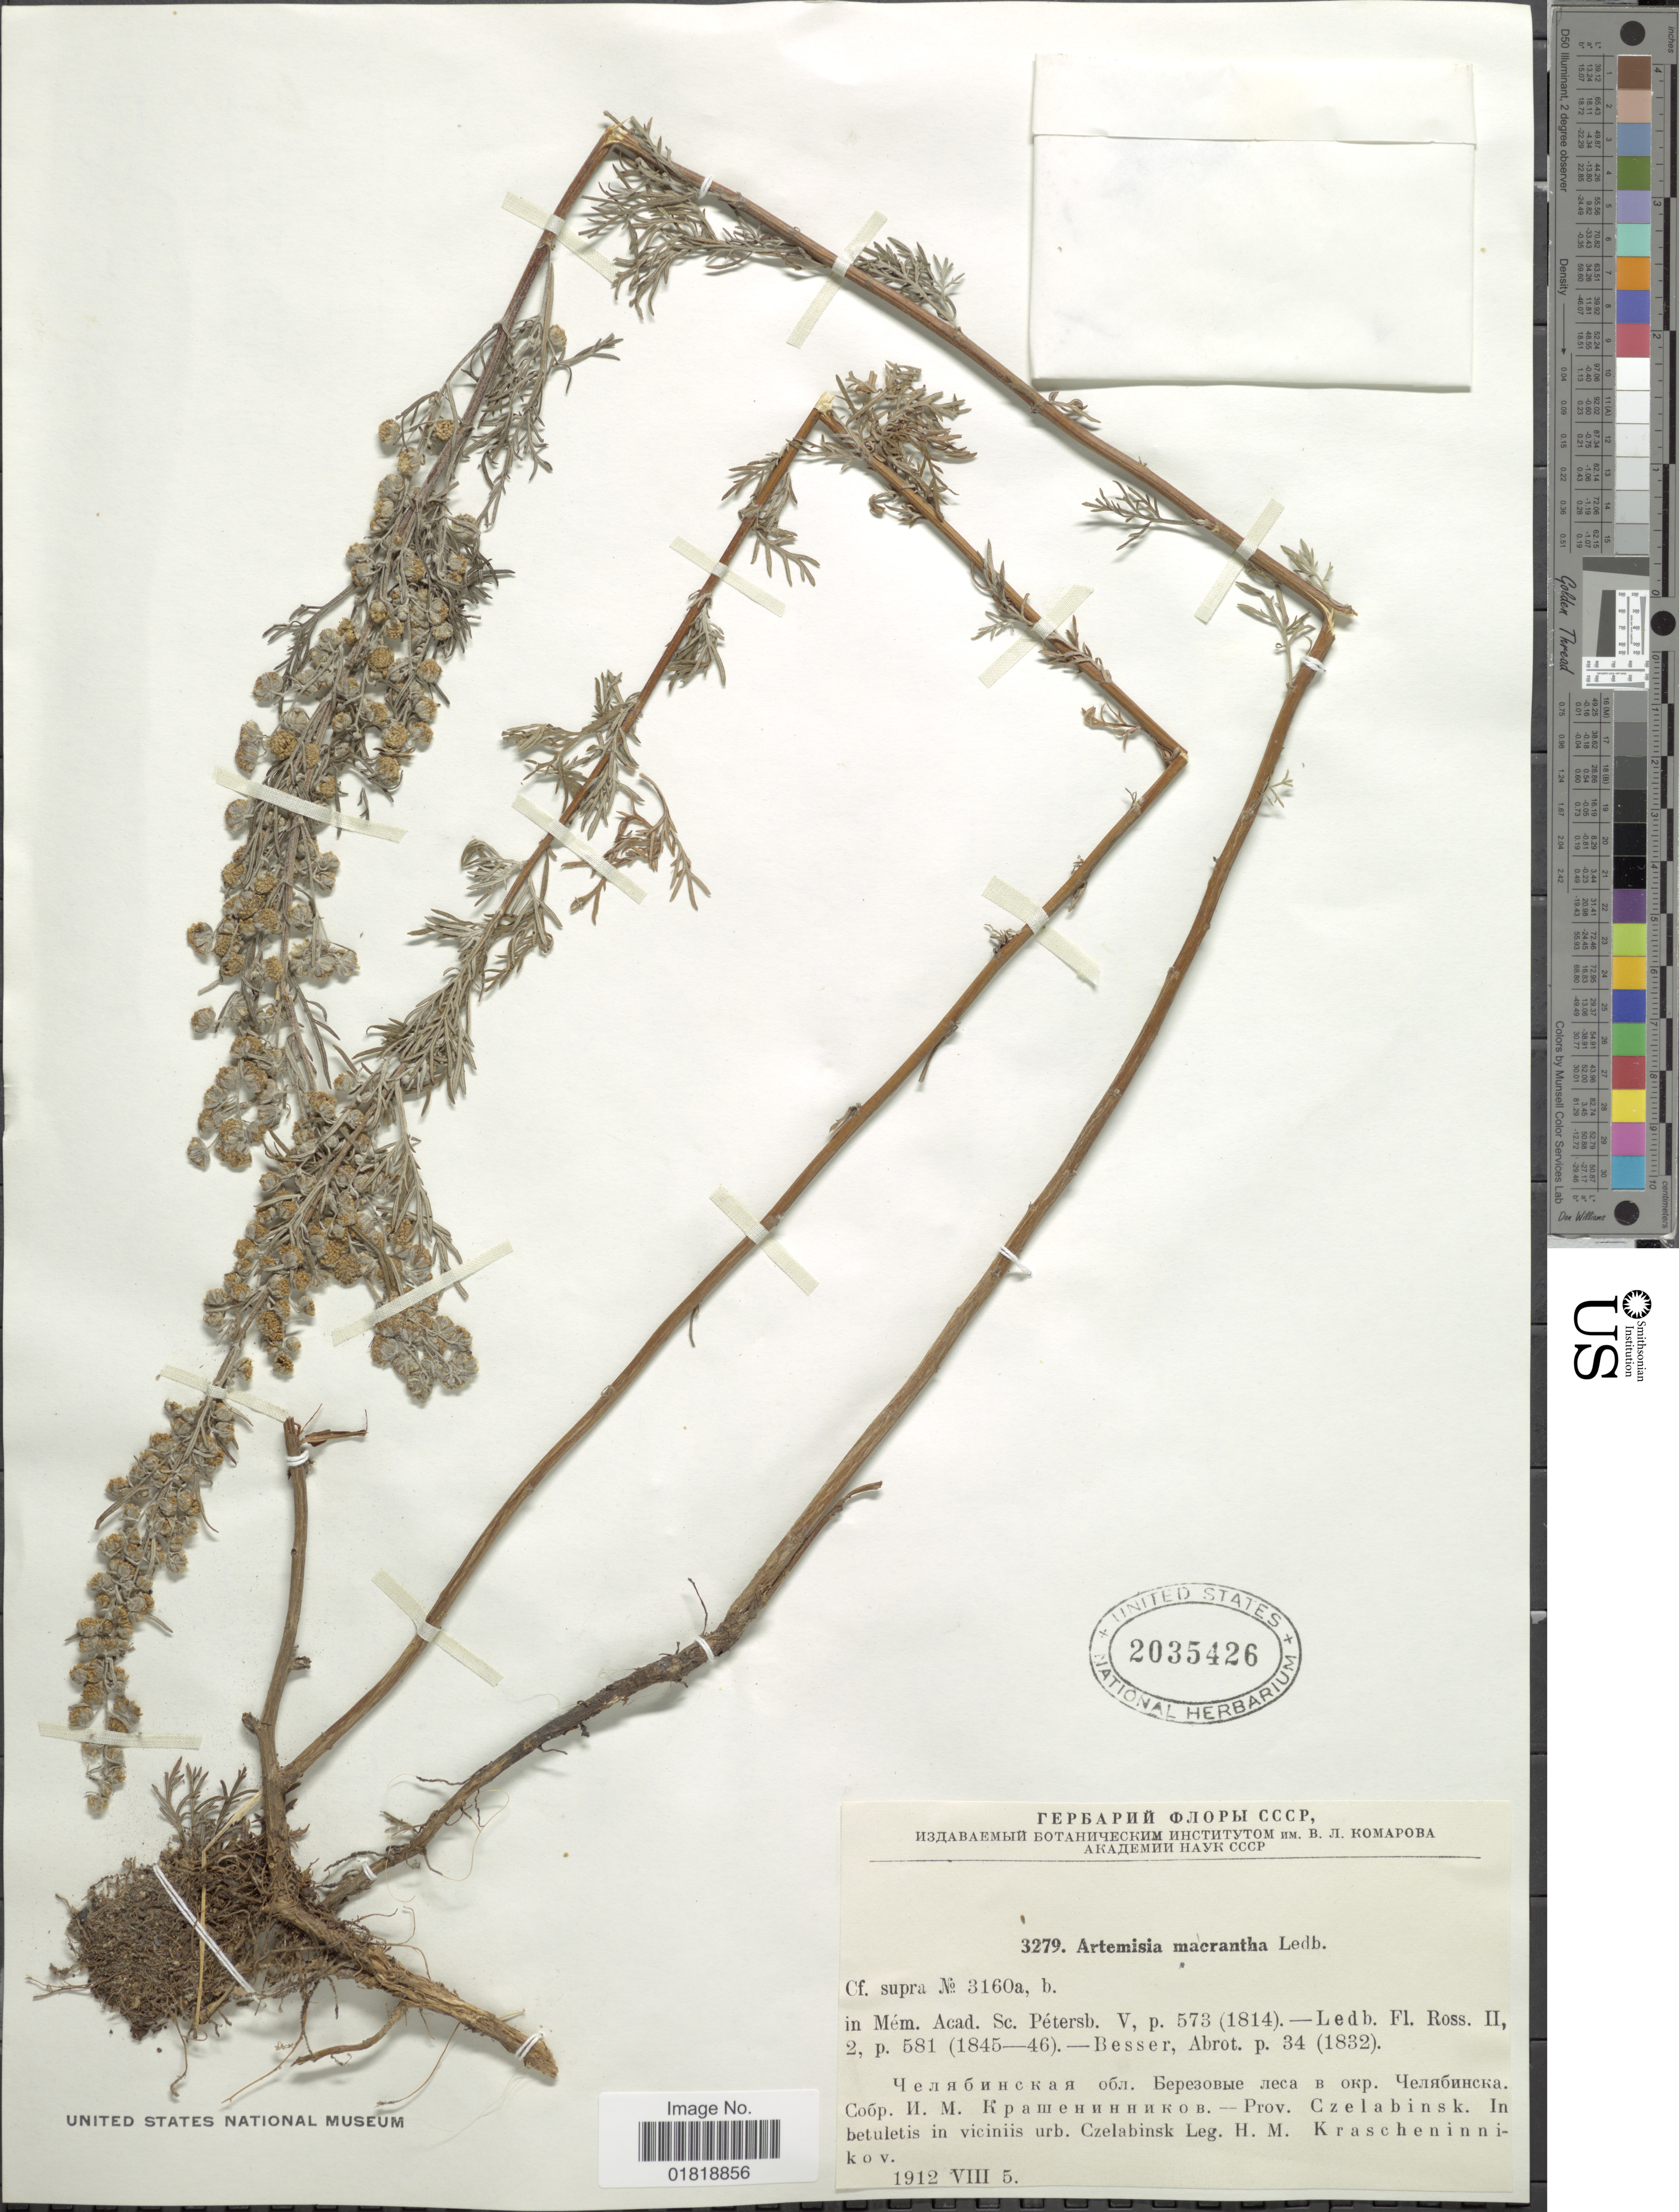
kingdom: Plantae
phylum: Tracheophyta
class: Magnoliopsida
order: Asterales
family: Asteraceae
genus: Artemisia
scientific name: Artemisia macrantha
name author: Ledeb.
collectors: H. Krascheninnikov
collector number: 3279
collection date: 1912-08-05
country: Russian Federation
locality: Czelabinsk, in betuletis in viciniis urb. Czelabinsk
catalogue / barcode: US 2035426